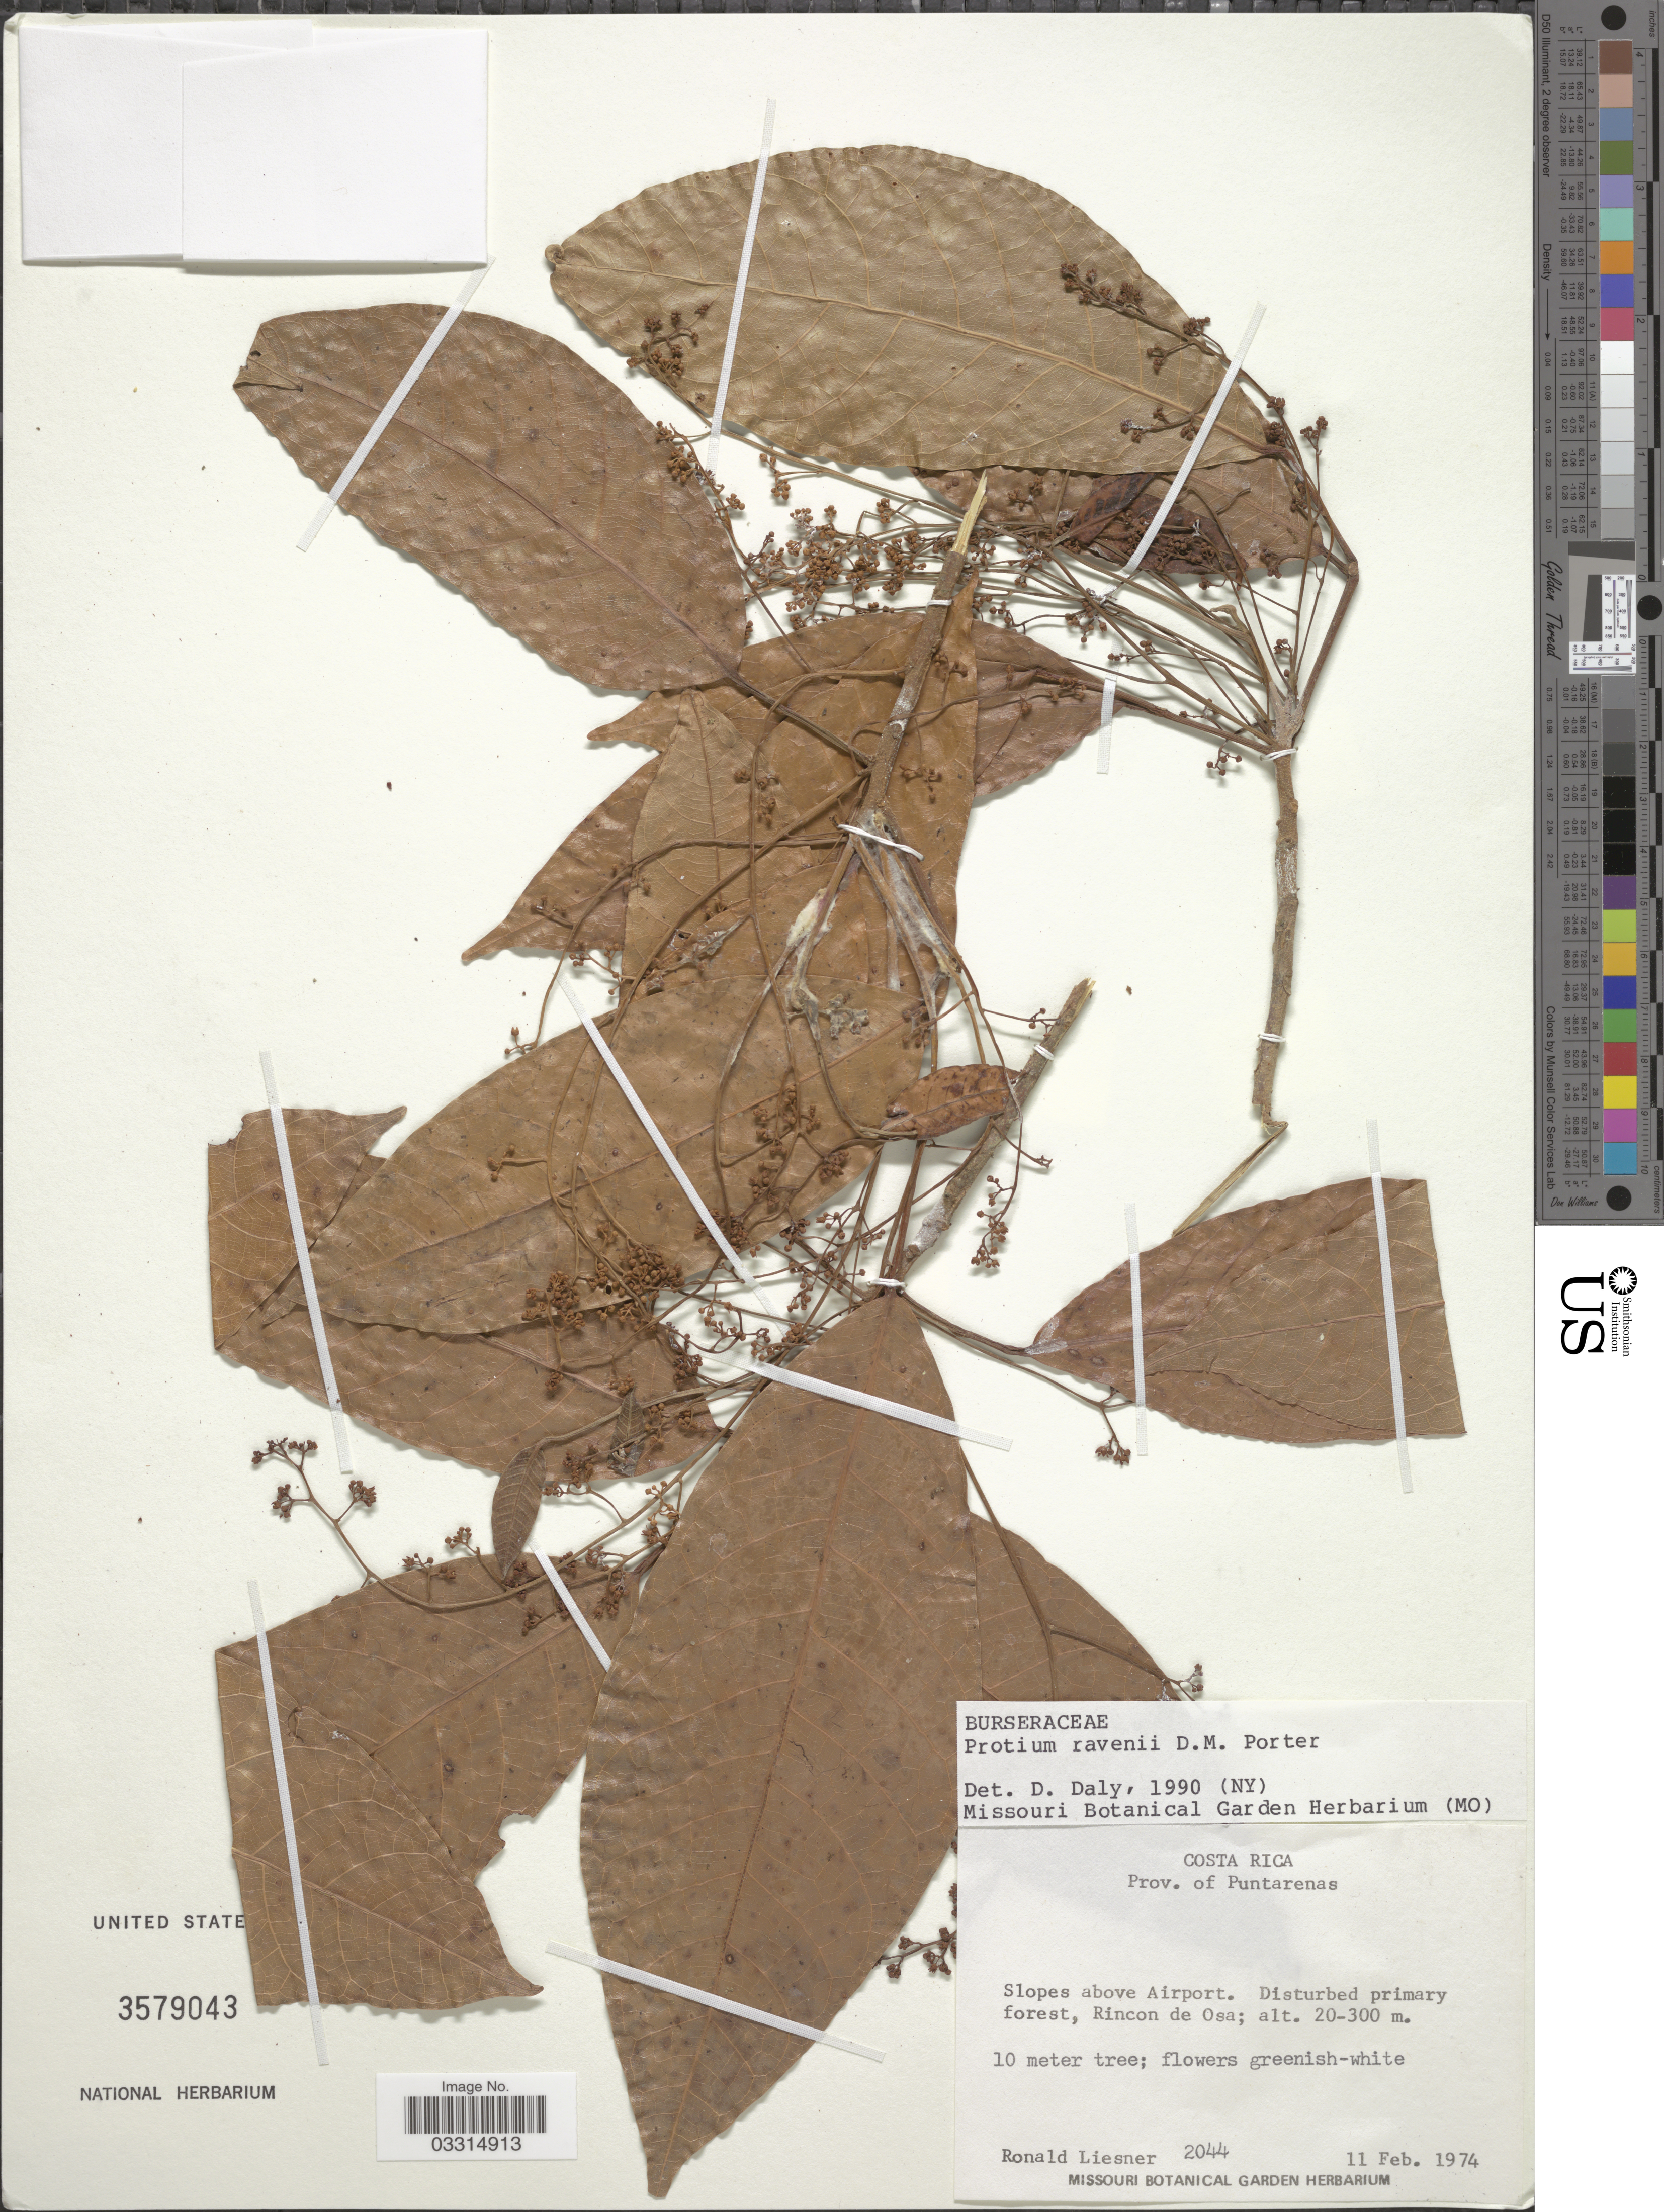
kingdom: Plantae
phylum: Tracheophyta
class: Magnoliopsida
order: Sapindales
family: Burseraceae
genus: Protium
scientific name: Protium ravenii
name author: D.M. Porter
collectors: R. L. Liesner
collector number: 2044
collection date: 1974-02-11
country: Costa Rica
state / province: Puntarenas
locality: Slopes above Airport. Rincon de Osa.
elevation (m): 20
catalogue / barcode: US 3579043